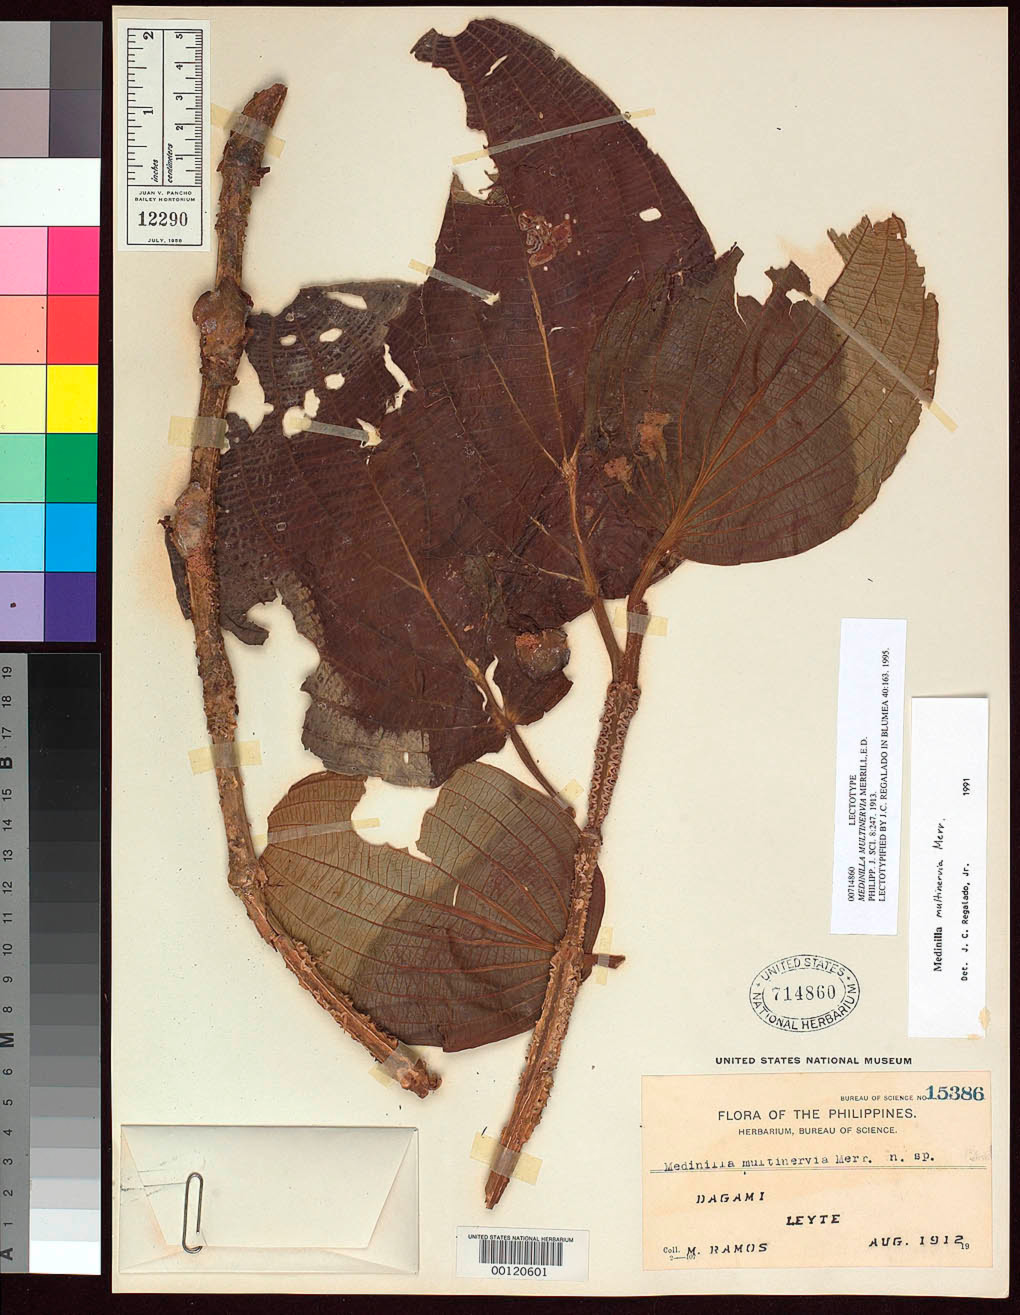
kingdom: Plantae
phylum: Tracheophyta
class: Magnoliopsida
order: Myrtales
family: Melastomataceae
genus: Medinilla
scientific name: Medinilla multinervia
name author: Merr.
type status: Lectotype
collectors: M. Ramos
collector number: Bur. Sci. 15386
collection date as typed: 23 Aug 1912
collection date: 1912-08-23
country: Philippines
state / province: Eastern Visayas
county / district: Leyte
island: Leyte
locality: Dagami, Mt. Ibuni.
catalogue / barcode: US 714860